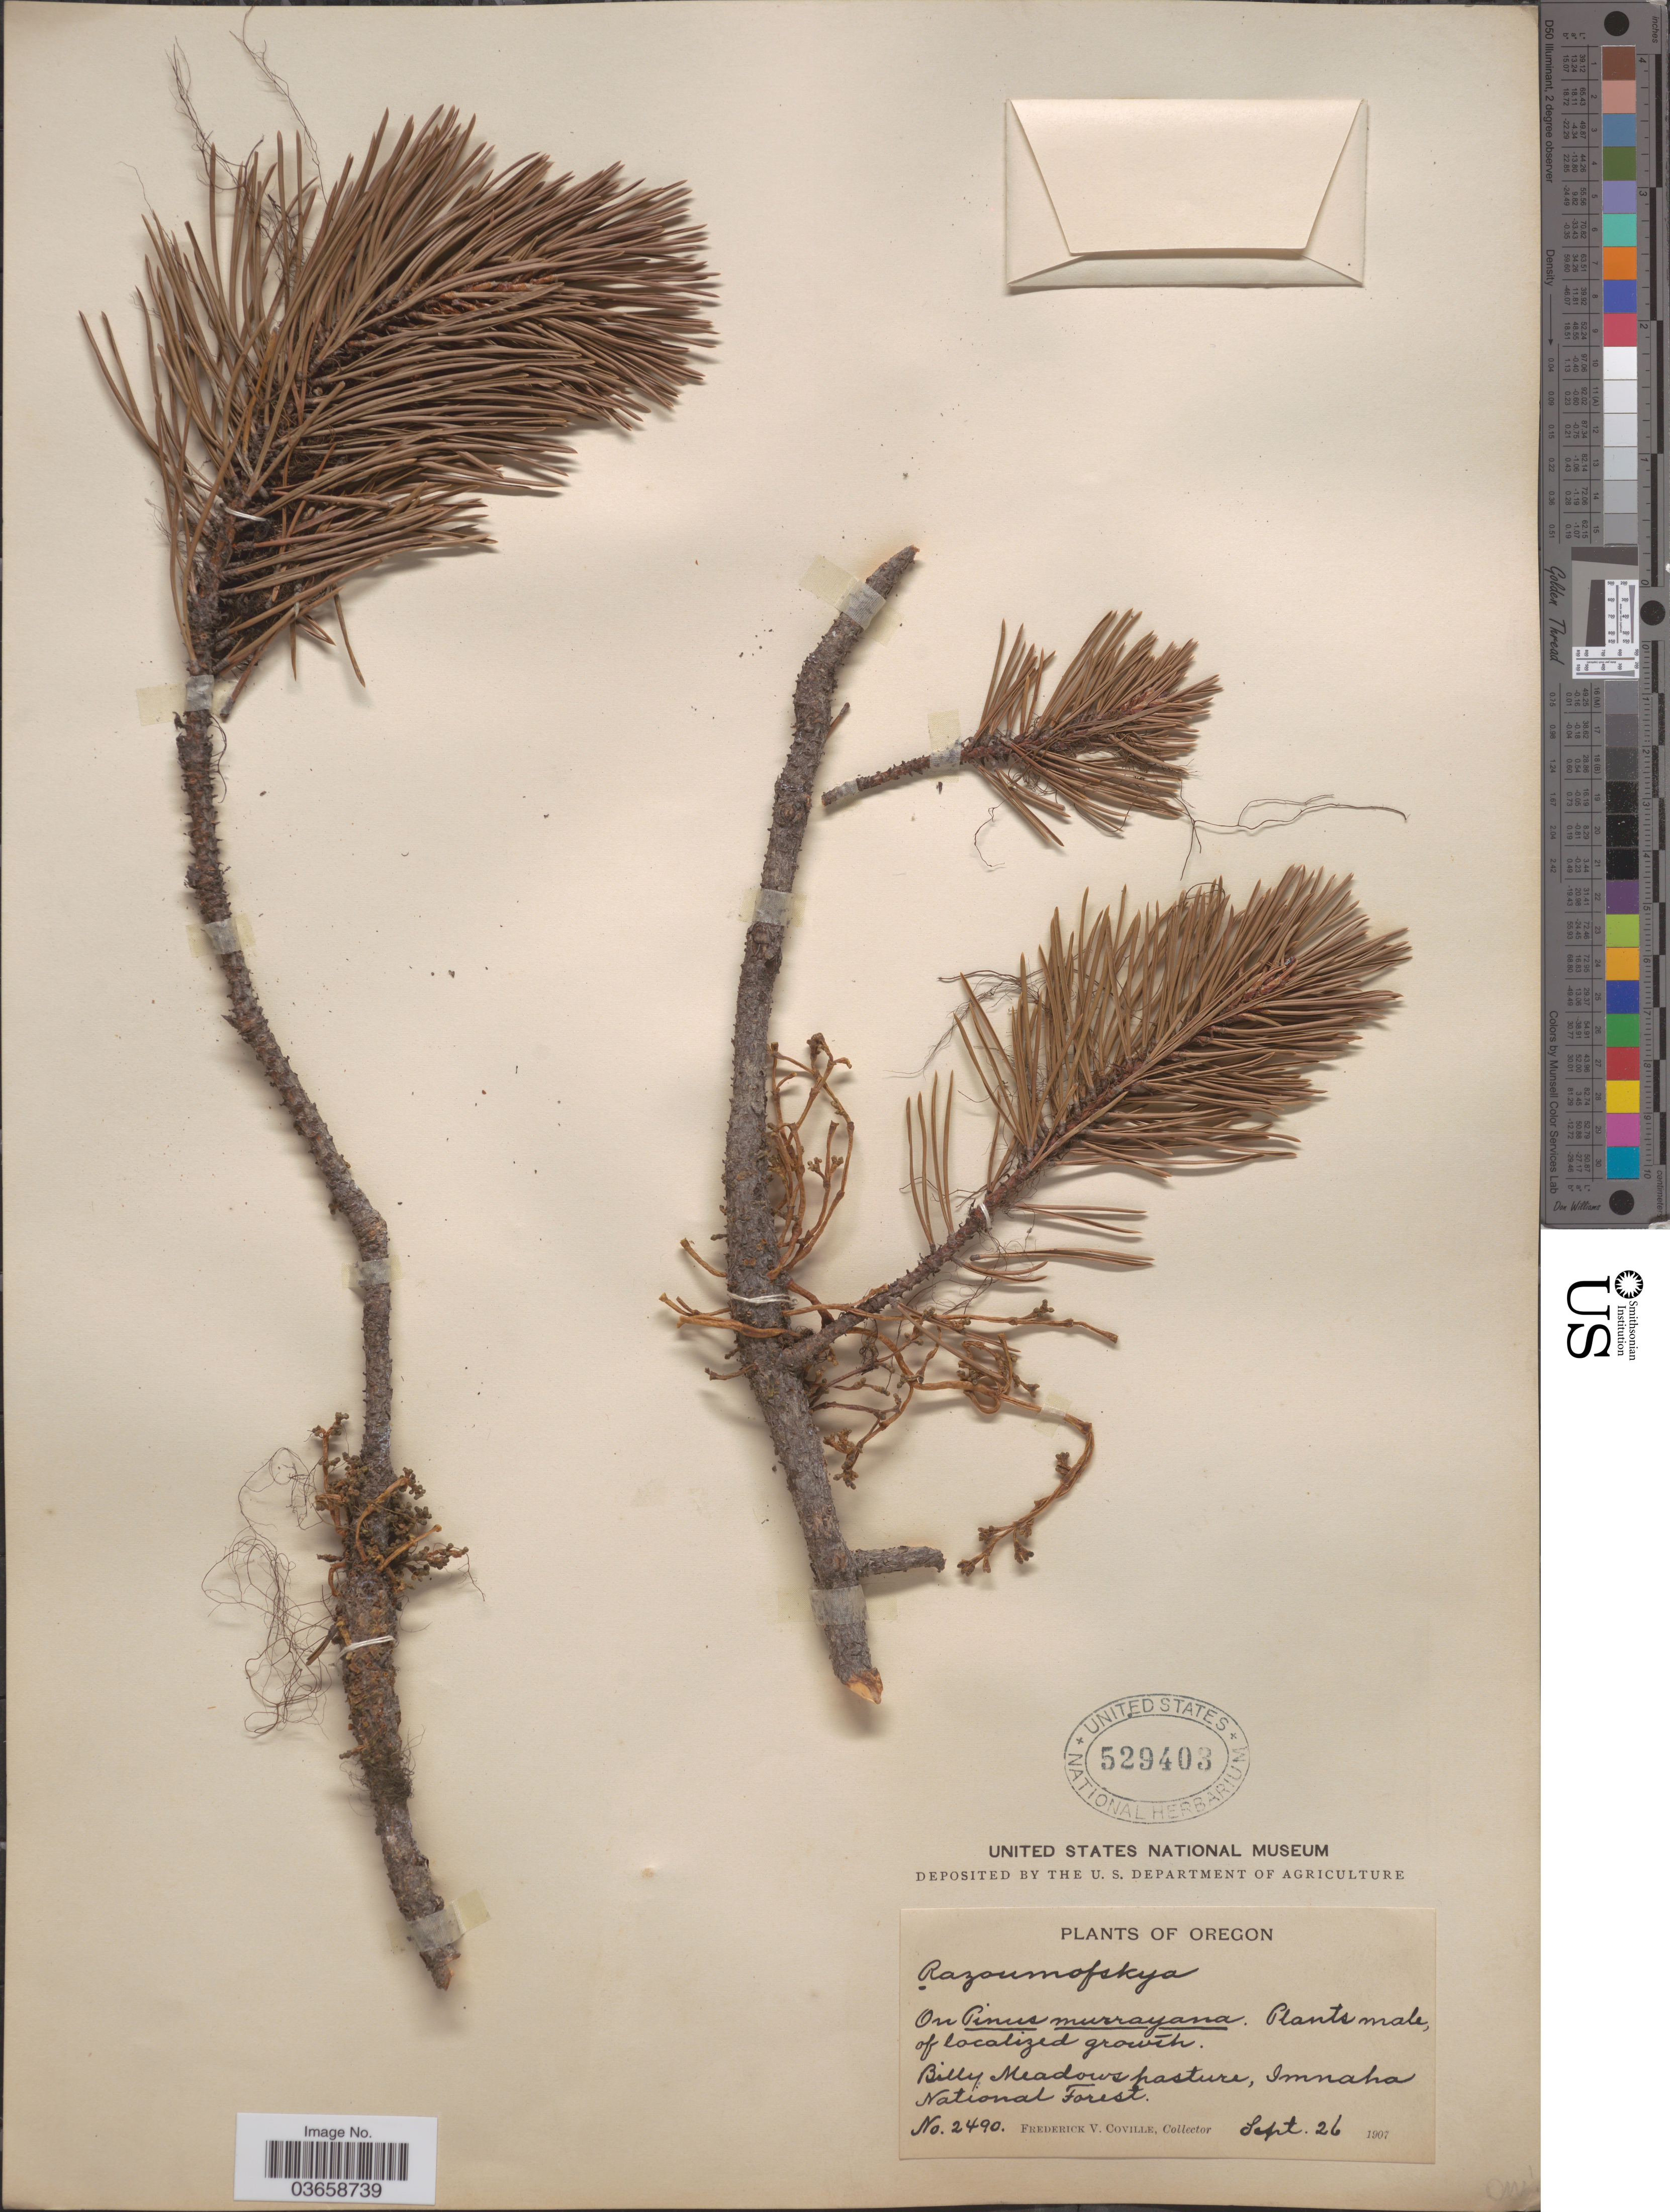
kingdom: Plantae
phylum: Tracheophyta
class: Magnoliopsida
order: Santalales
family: Viscaceae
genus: Arceuthobium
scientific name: Arceuthobium americanum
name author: Nutt. ex A. Gray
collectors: F. V. Coville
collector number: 2490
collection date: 1907-09-26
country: United States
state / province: Oregon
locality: Billy Meadows pasture, Imnaha National Forest.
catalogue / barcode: US 529403